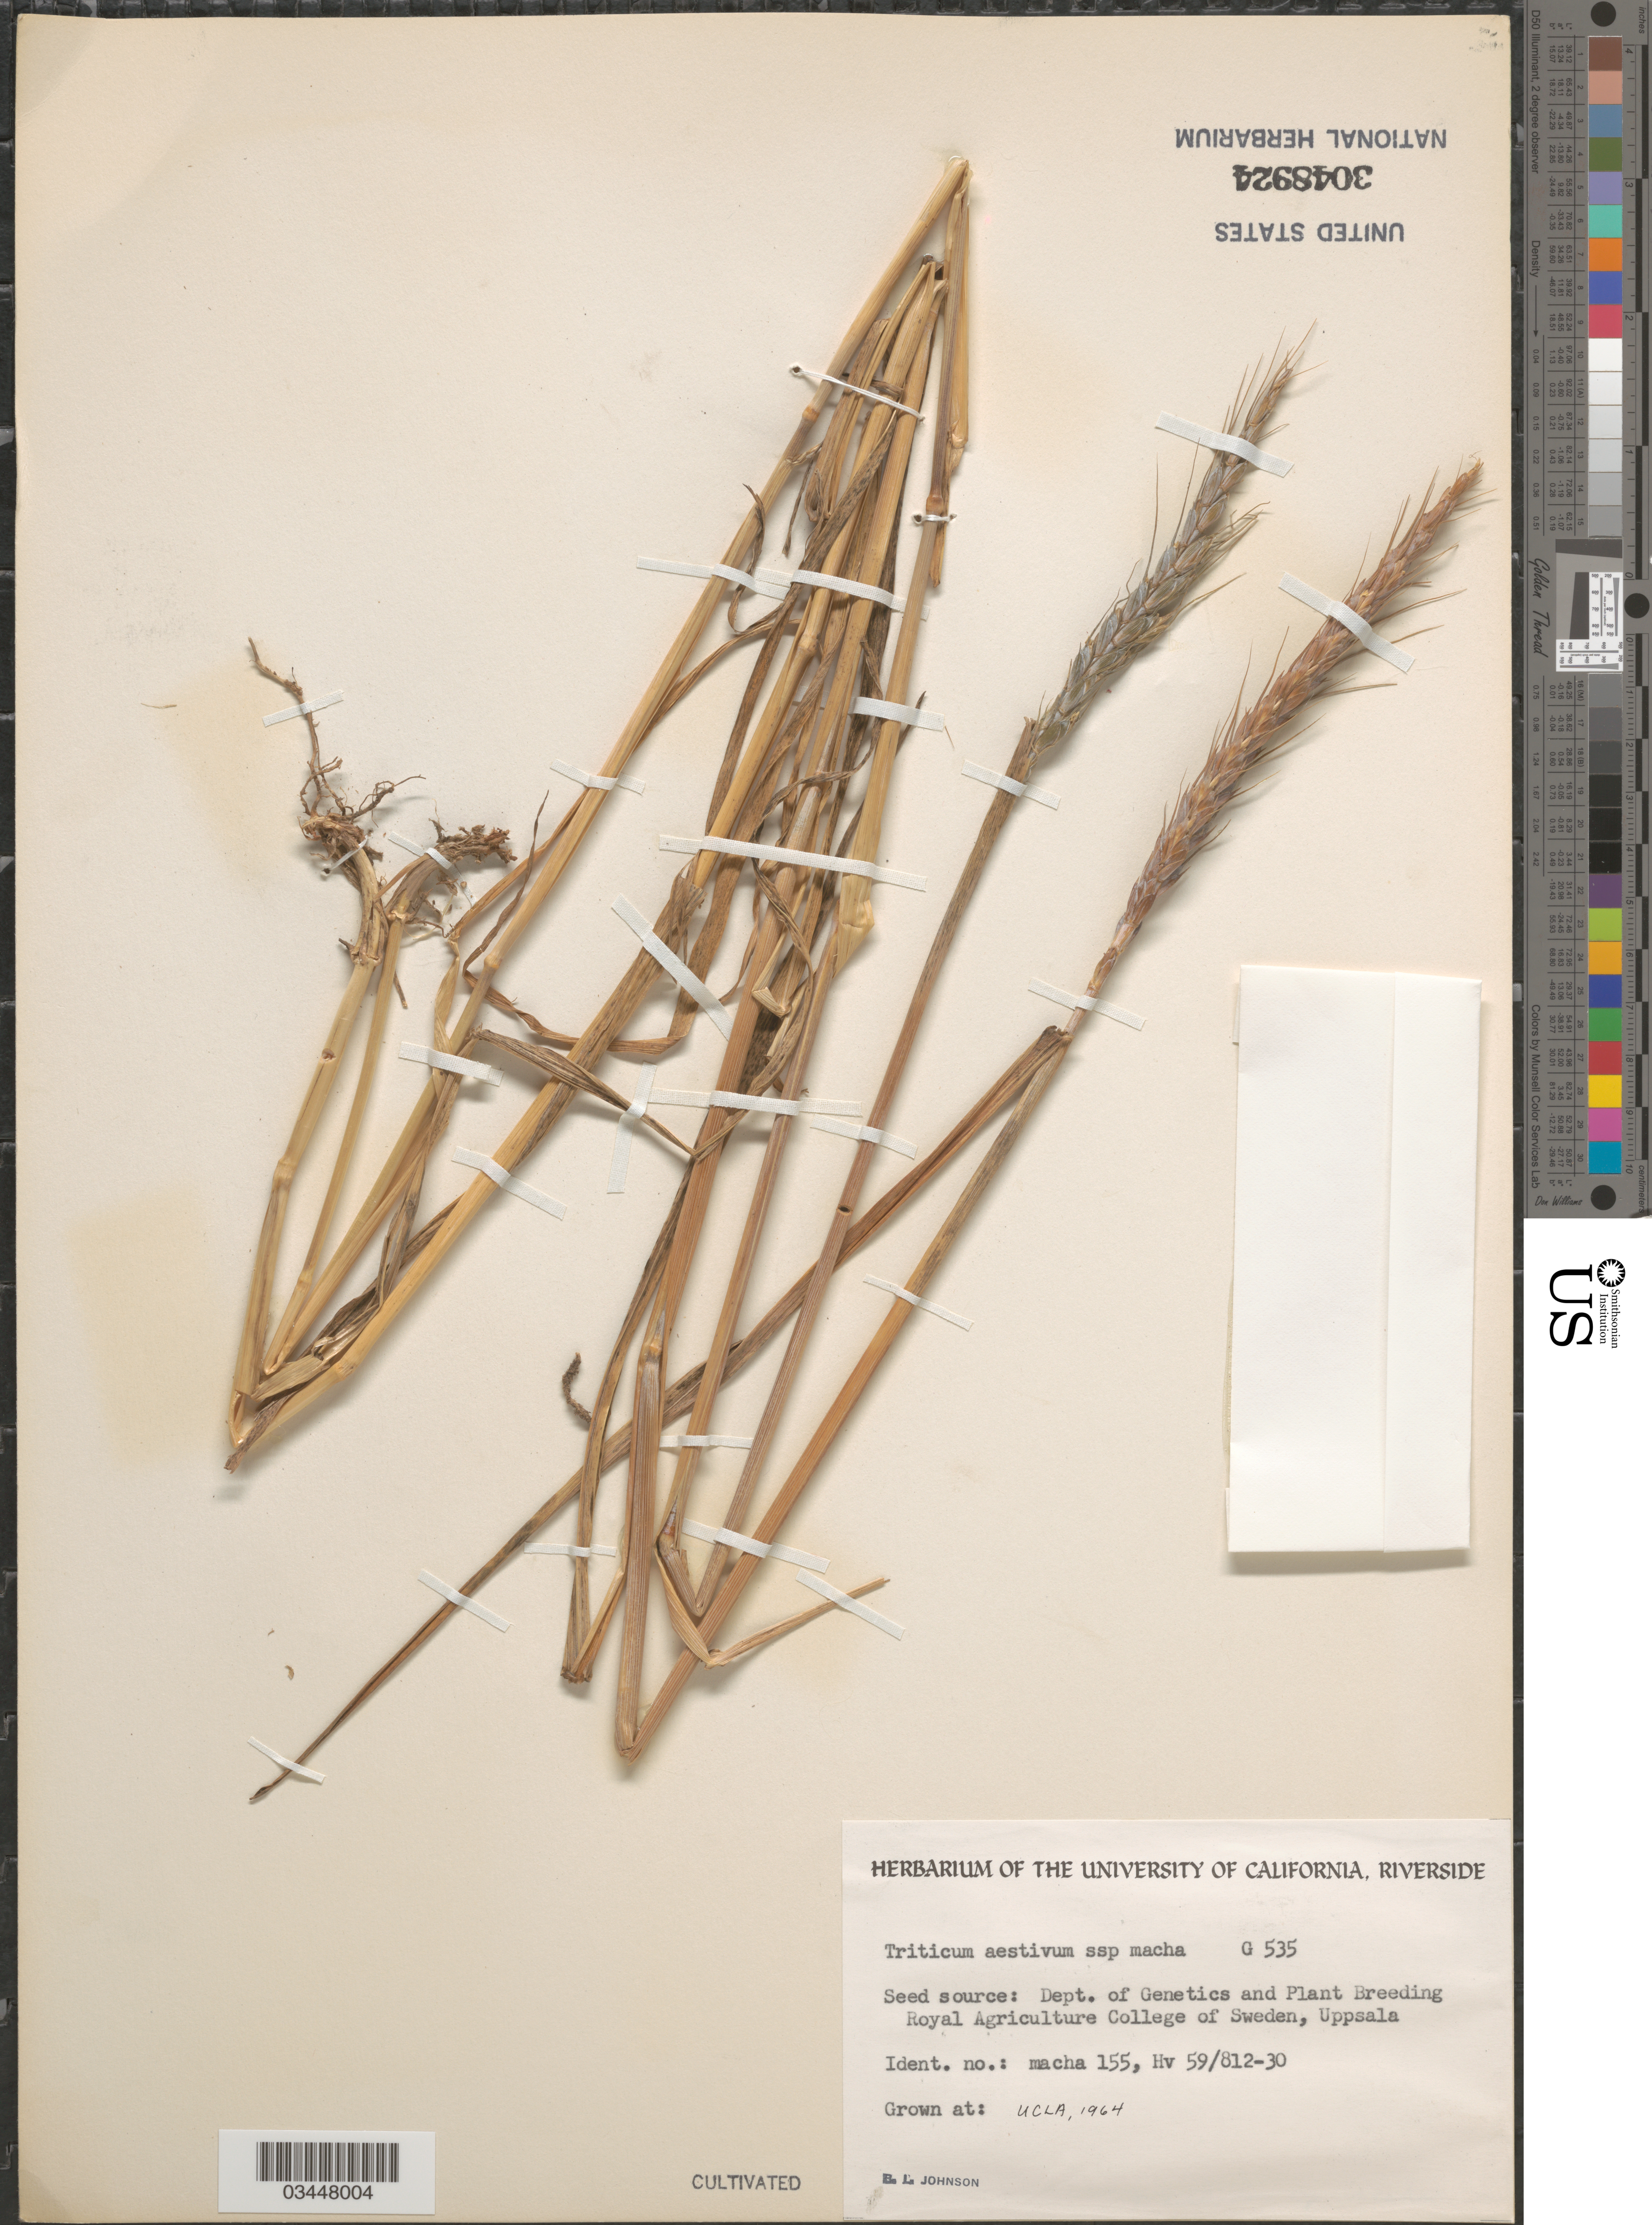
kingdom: Plantae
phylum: Tracheophyta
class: Liliopsida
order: Poales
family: Poaceae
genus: Triticum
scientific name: Triticum aestivum subsp. macha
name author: Mackey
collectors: B. Johnson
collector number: G535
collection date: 1964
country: United States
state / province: California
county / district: Los Angeles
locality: UCLA.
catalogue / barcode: US 3048924